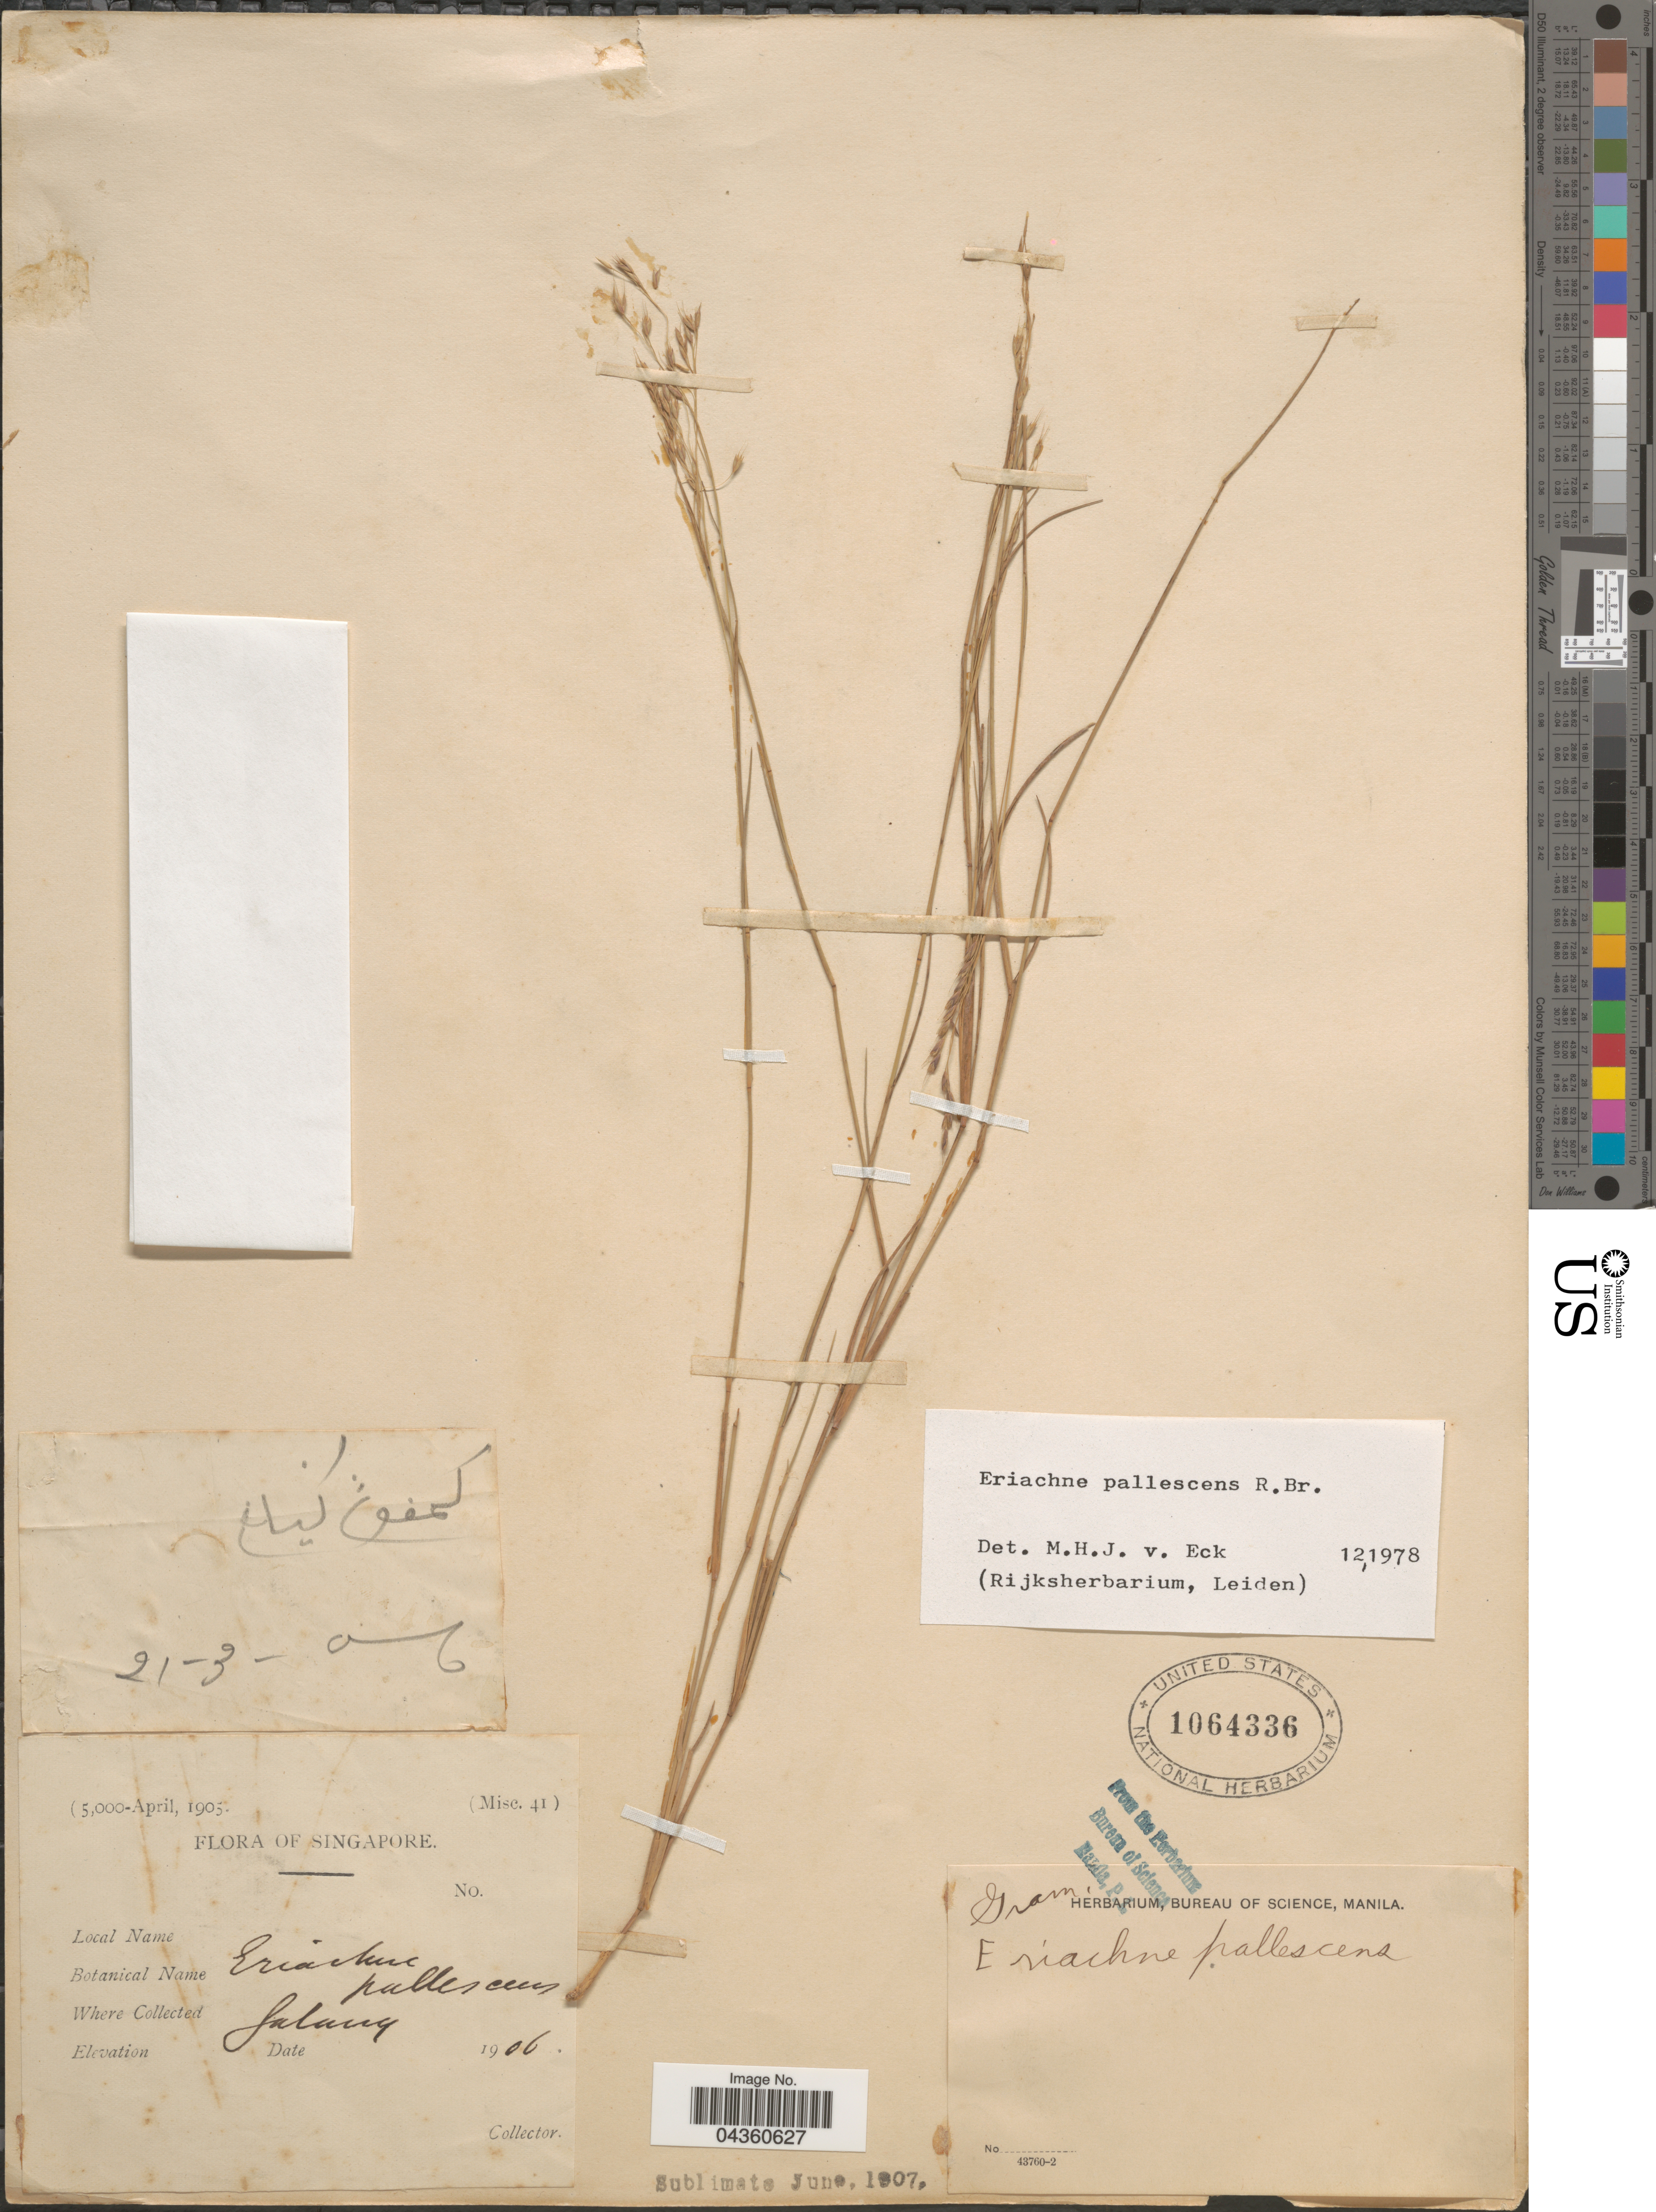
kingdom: Plantae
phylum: Tracheophyta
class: Liliopsida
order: Poales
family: Poaceae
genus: Eriachne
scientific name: Eriachne pallescens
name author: R. Br.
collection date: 1906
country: Singapore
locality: Jalang [interpreted].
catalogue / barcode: US 1064336